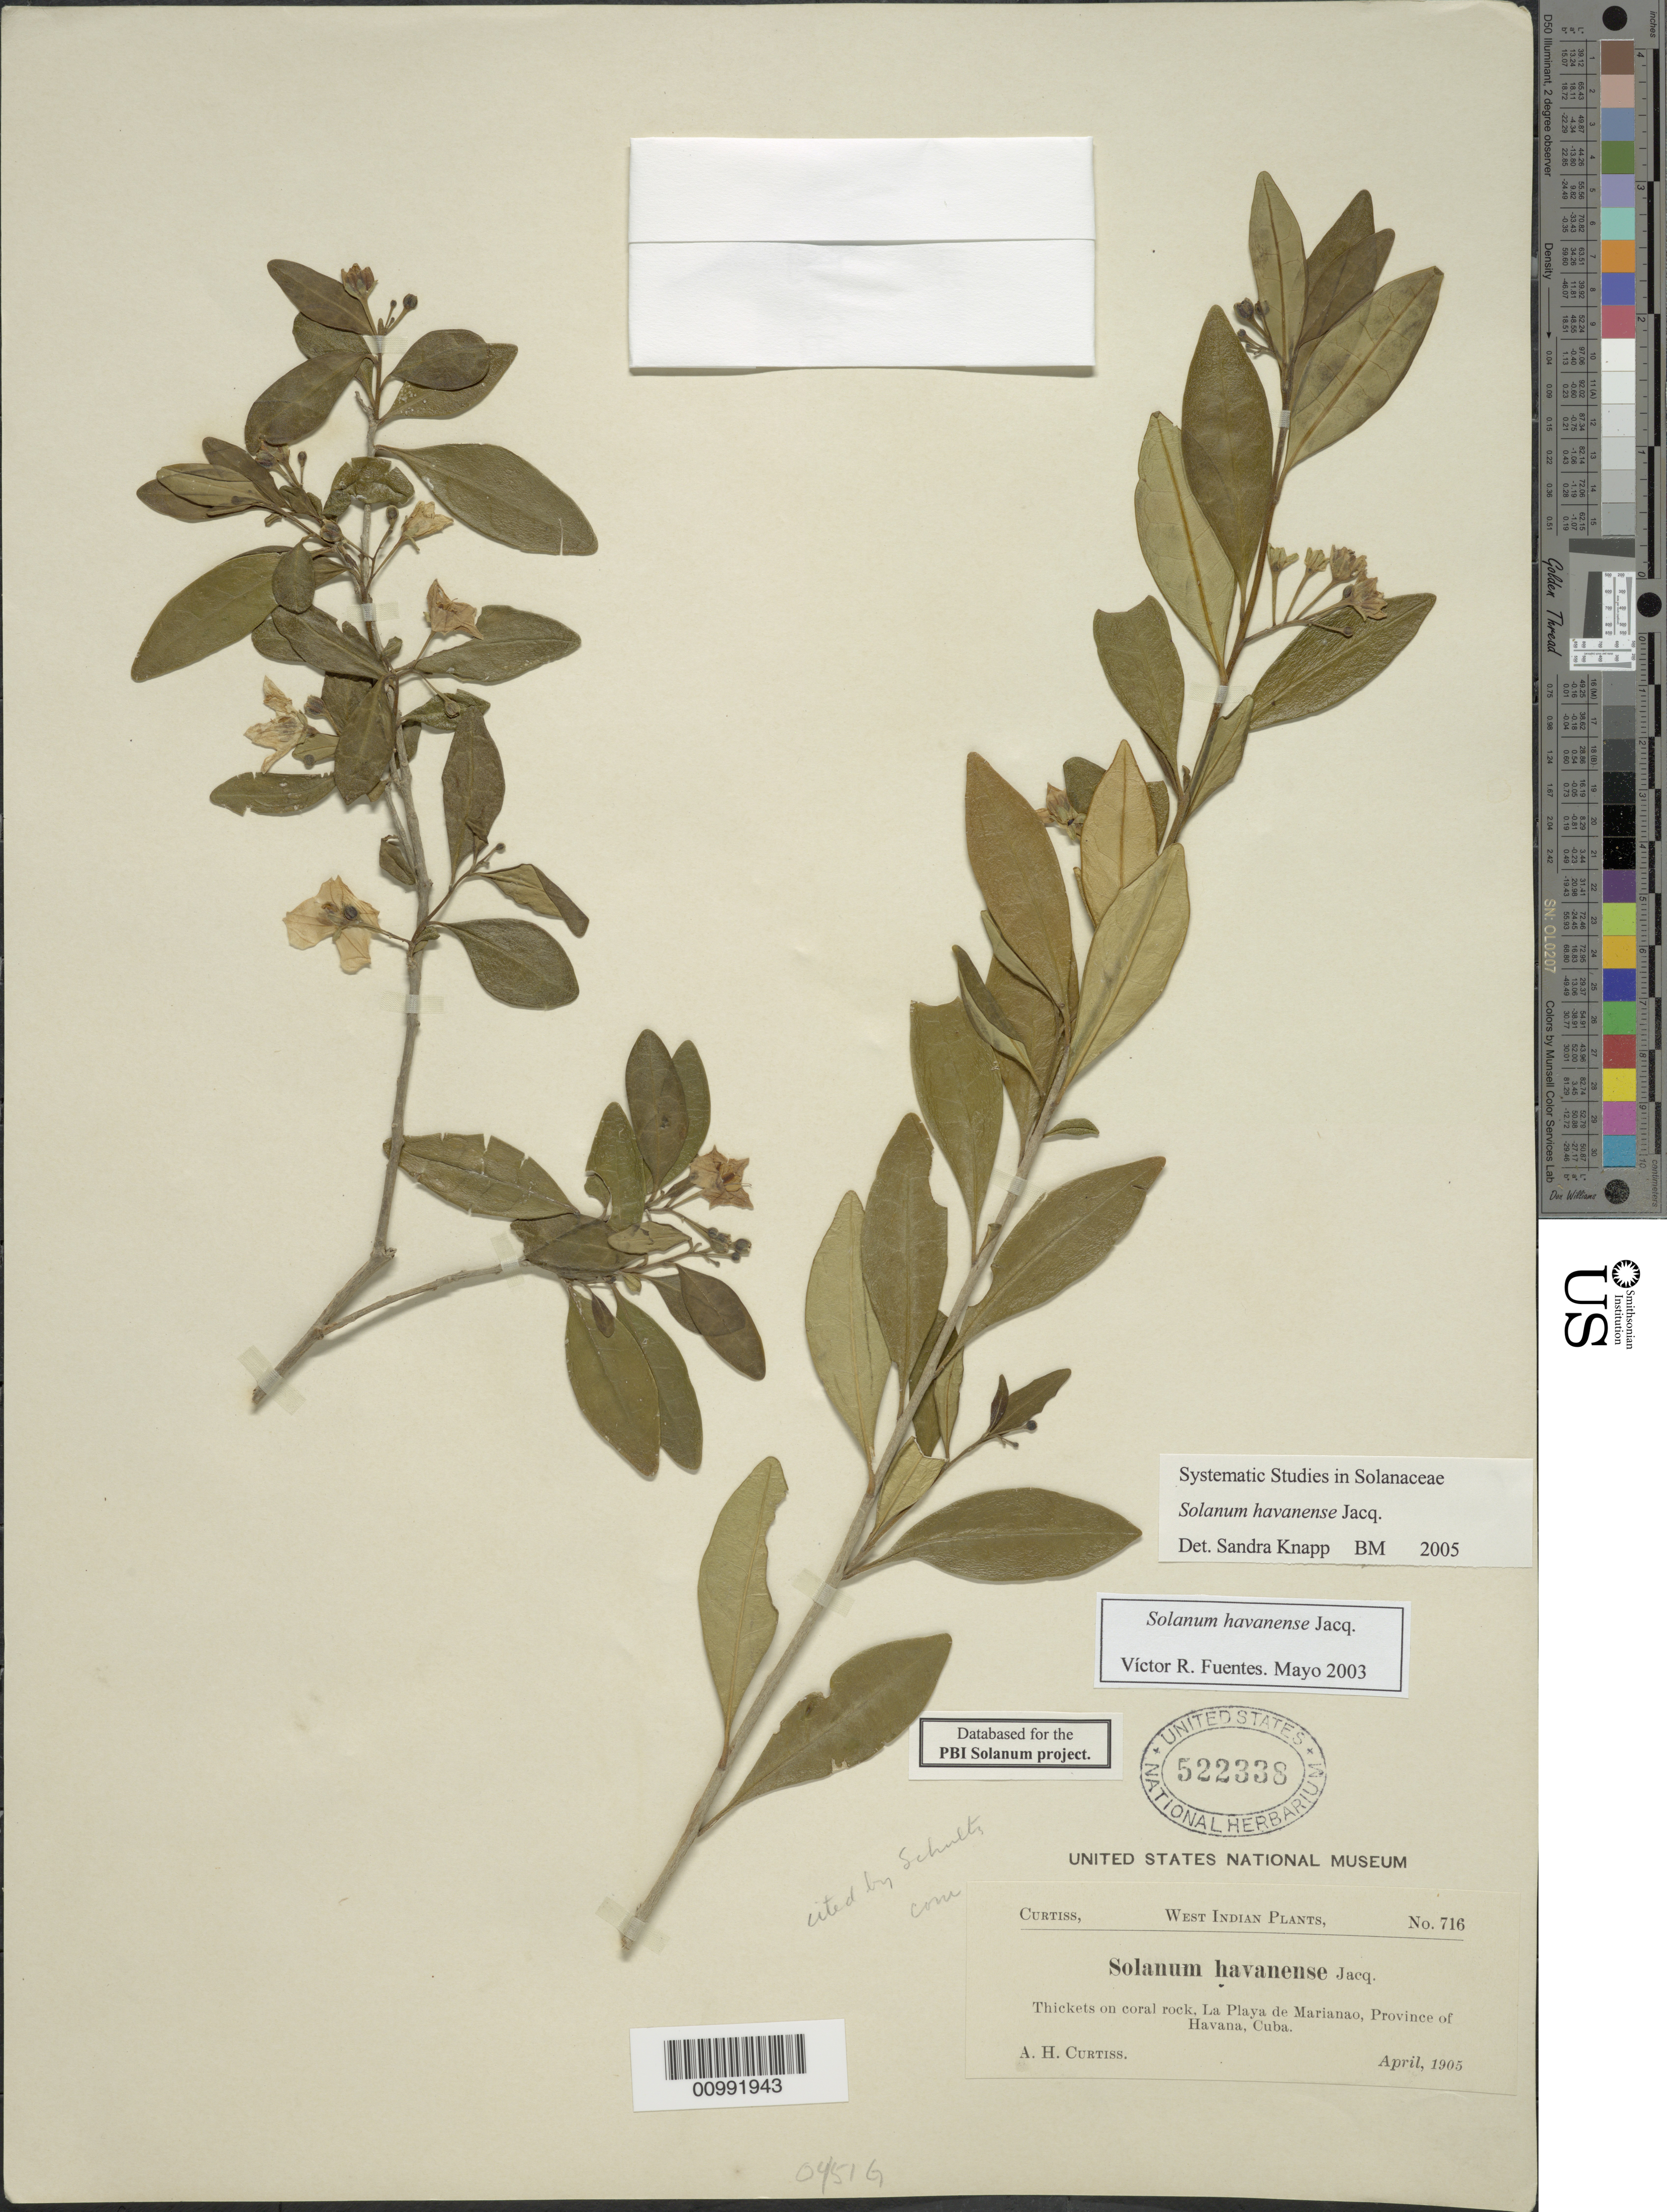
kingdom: Plantae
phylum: Tracheophyta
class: Magnoliopsida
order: Solanales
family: Solanaceae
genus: Solanum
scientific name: Solanum havanense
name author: Jacq.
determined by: Knapp, S. D.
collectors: A. H. Curtiss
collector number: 716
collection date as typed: Apr 1905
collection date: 1905-04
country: Cuba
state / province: La Habana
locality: La Playa de Marianao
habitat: thickets on coral rock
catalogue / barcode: US 522338